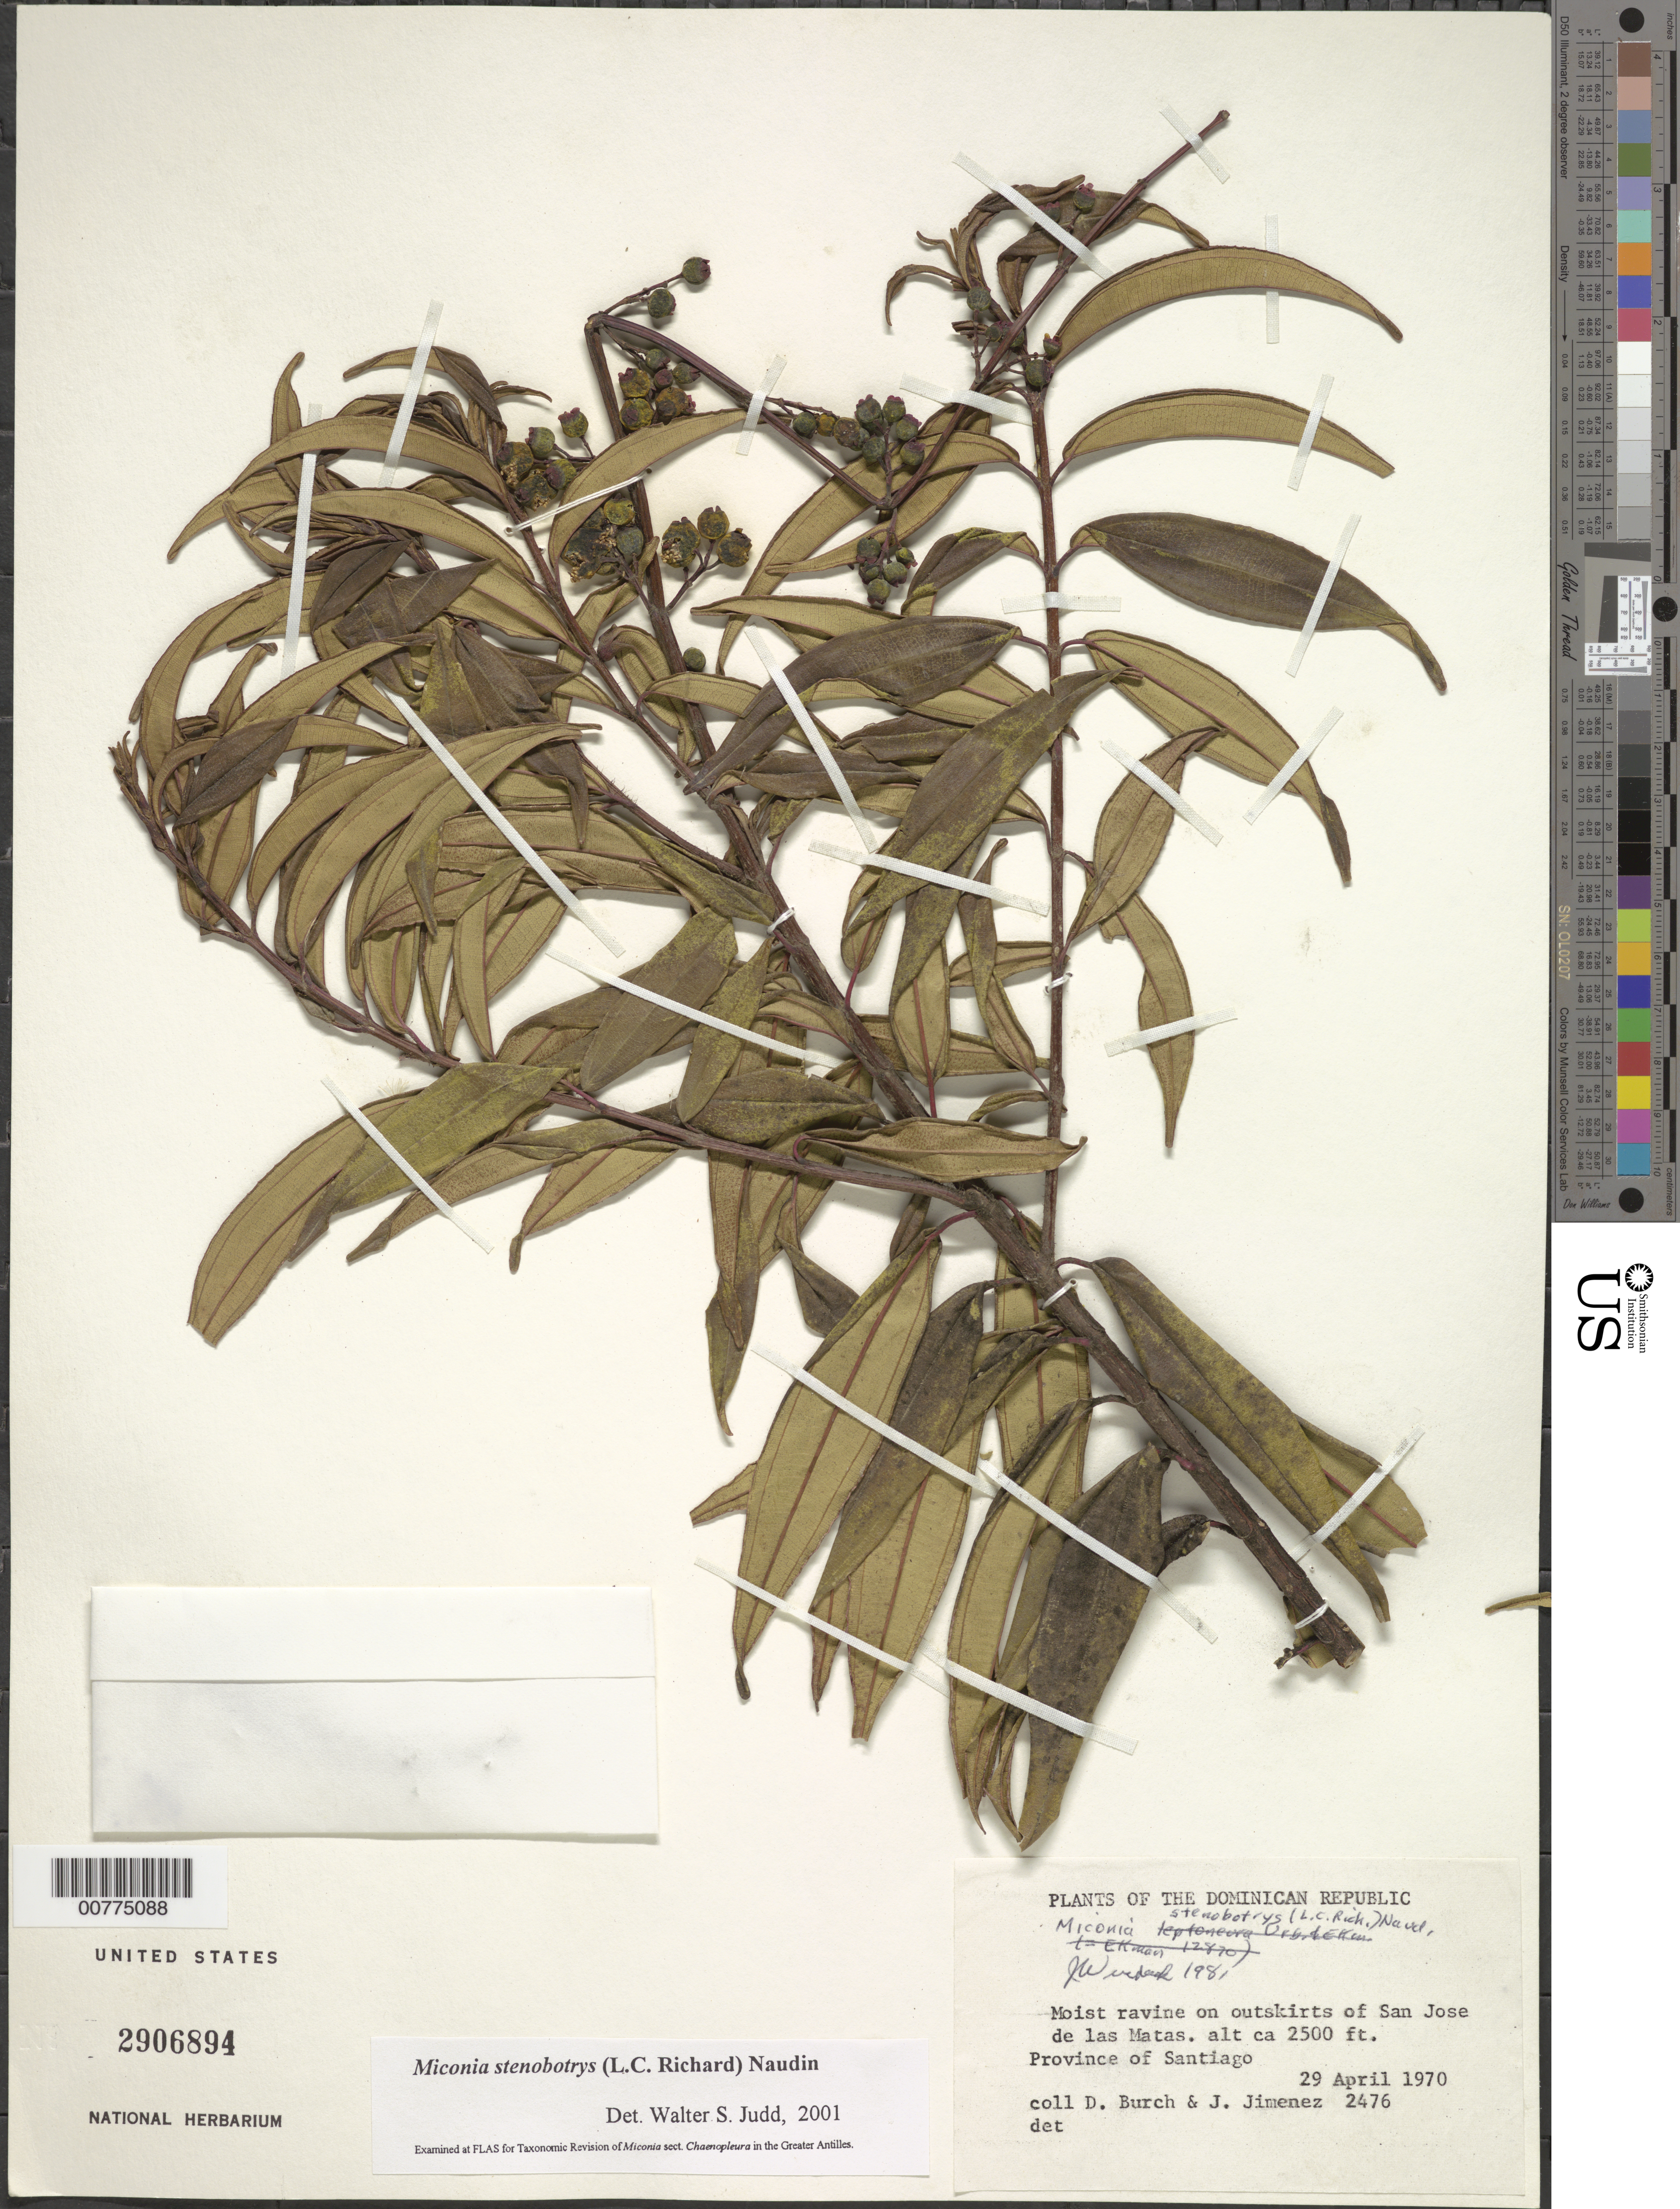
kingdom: Plantae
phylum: Tracheophyta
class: Magnoliopsida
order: Myrtales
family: Melastomataceae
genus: Miconia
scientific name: Miconia stenobotrys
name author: (Rich.) Naudin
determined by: Judd, Walter S.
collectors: D. Burch & J. J. Jiménez Almonte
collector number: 2476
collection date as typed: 29 Apr 1970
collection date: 1970-04-29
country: Dominican Republic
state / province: Santiago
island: Hispaniola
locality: San José de las Matas.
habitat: Moist ravine on outskirts.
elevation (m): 762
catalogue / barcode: US 2906894